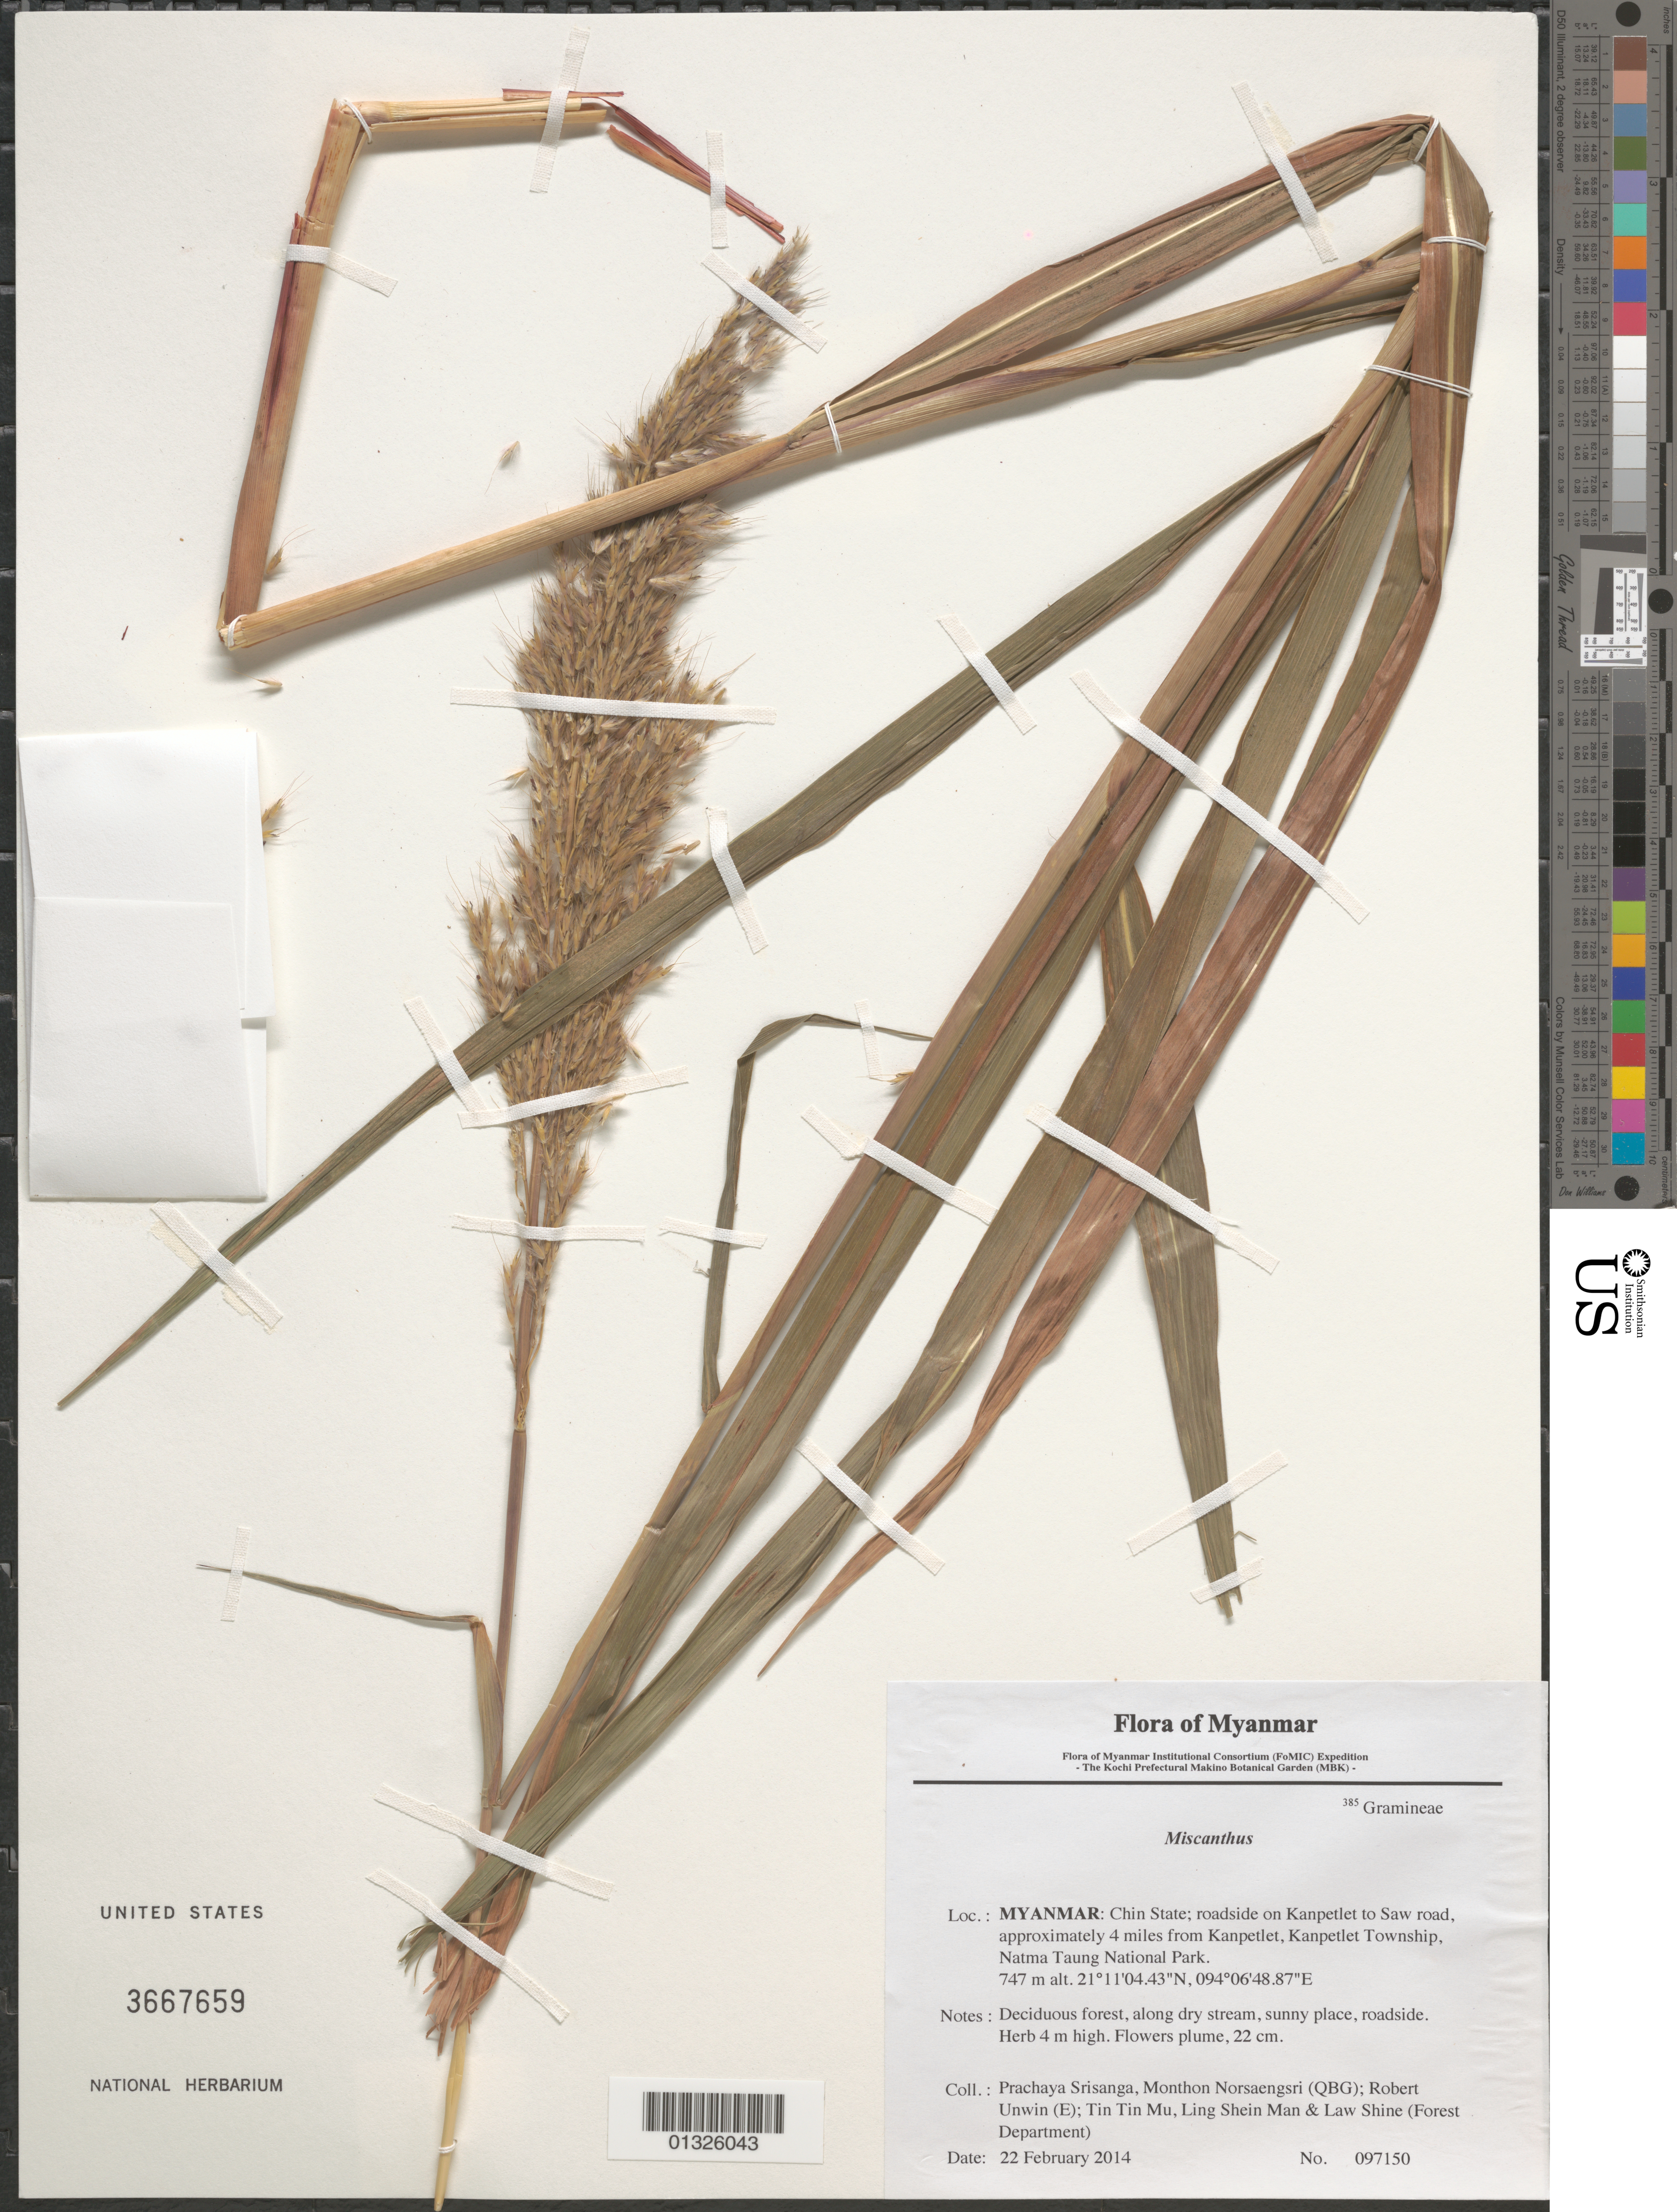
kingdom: Plantae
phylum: Tracheophyta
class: Liliopsida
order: Poales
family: Poaceae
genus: Miscanthus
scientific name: Miscanthus sp.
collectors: P. Srisanga, M. Norsaengsri, R. Unwin, Tin Tin Mu, Ling Shein Man & L. Shine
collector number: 97150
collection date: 2014-02-22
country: Myanmar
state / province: Chin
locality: Roadside on Kanpetlet to Saw road, approximately 4 miles from Kanpetlet, Kanpetlet Township, Natma Taung National Park.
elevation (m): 747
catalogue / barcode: US 3667659